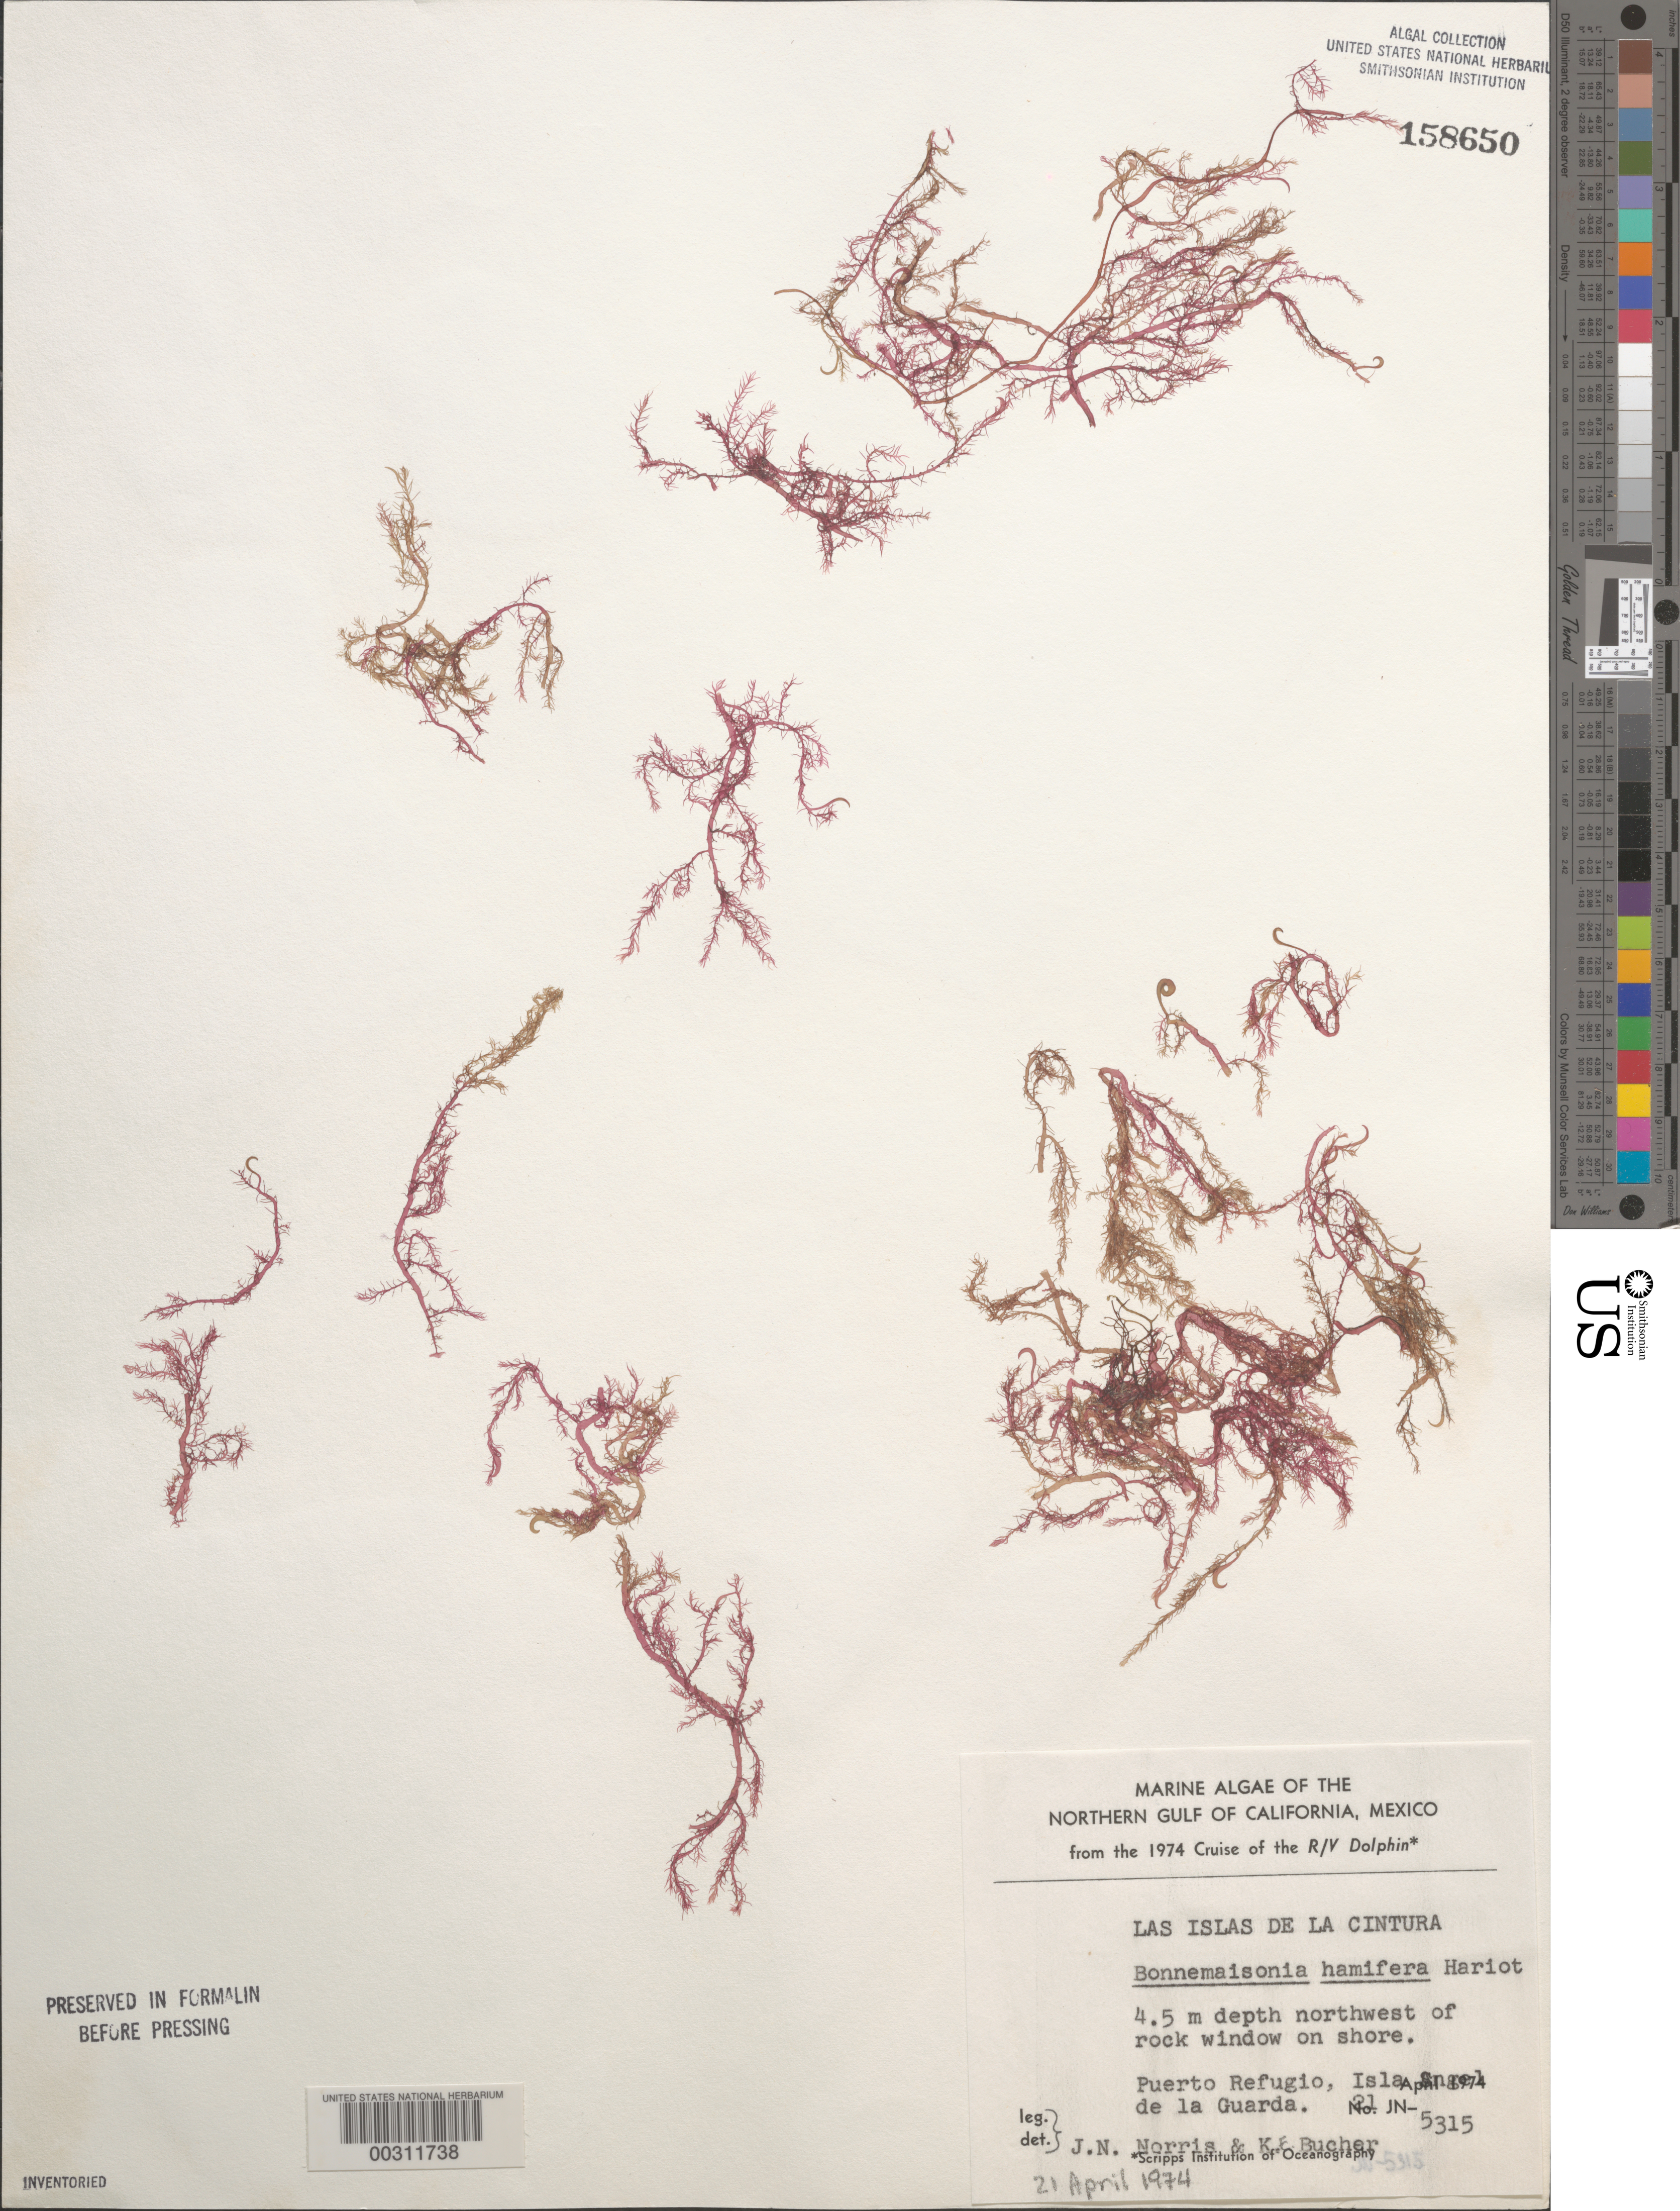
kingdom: Plantae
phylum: Rhodophyta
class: Florideophyceae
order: Bonnemaisoniales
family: Bonnemaisoniaceae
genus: Bonnemaisonia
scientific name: Bonnemaisonia hamifera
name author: P. Hariot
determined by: Norris, J. N.; Bucher, K. E.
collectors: J. N. Norris & K. E. Bucher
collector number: JN-5315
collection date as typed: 21 Apr 1974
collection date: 1974-04-21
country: Mexico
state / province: Baja California Norte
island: Isla Angel de la Guarda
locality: Puerto Refugio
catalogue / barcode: US 158650